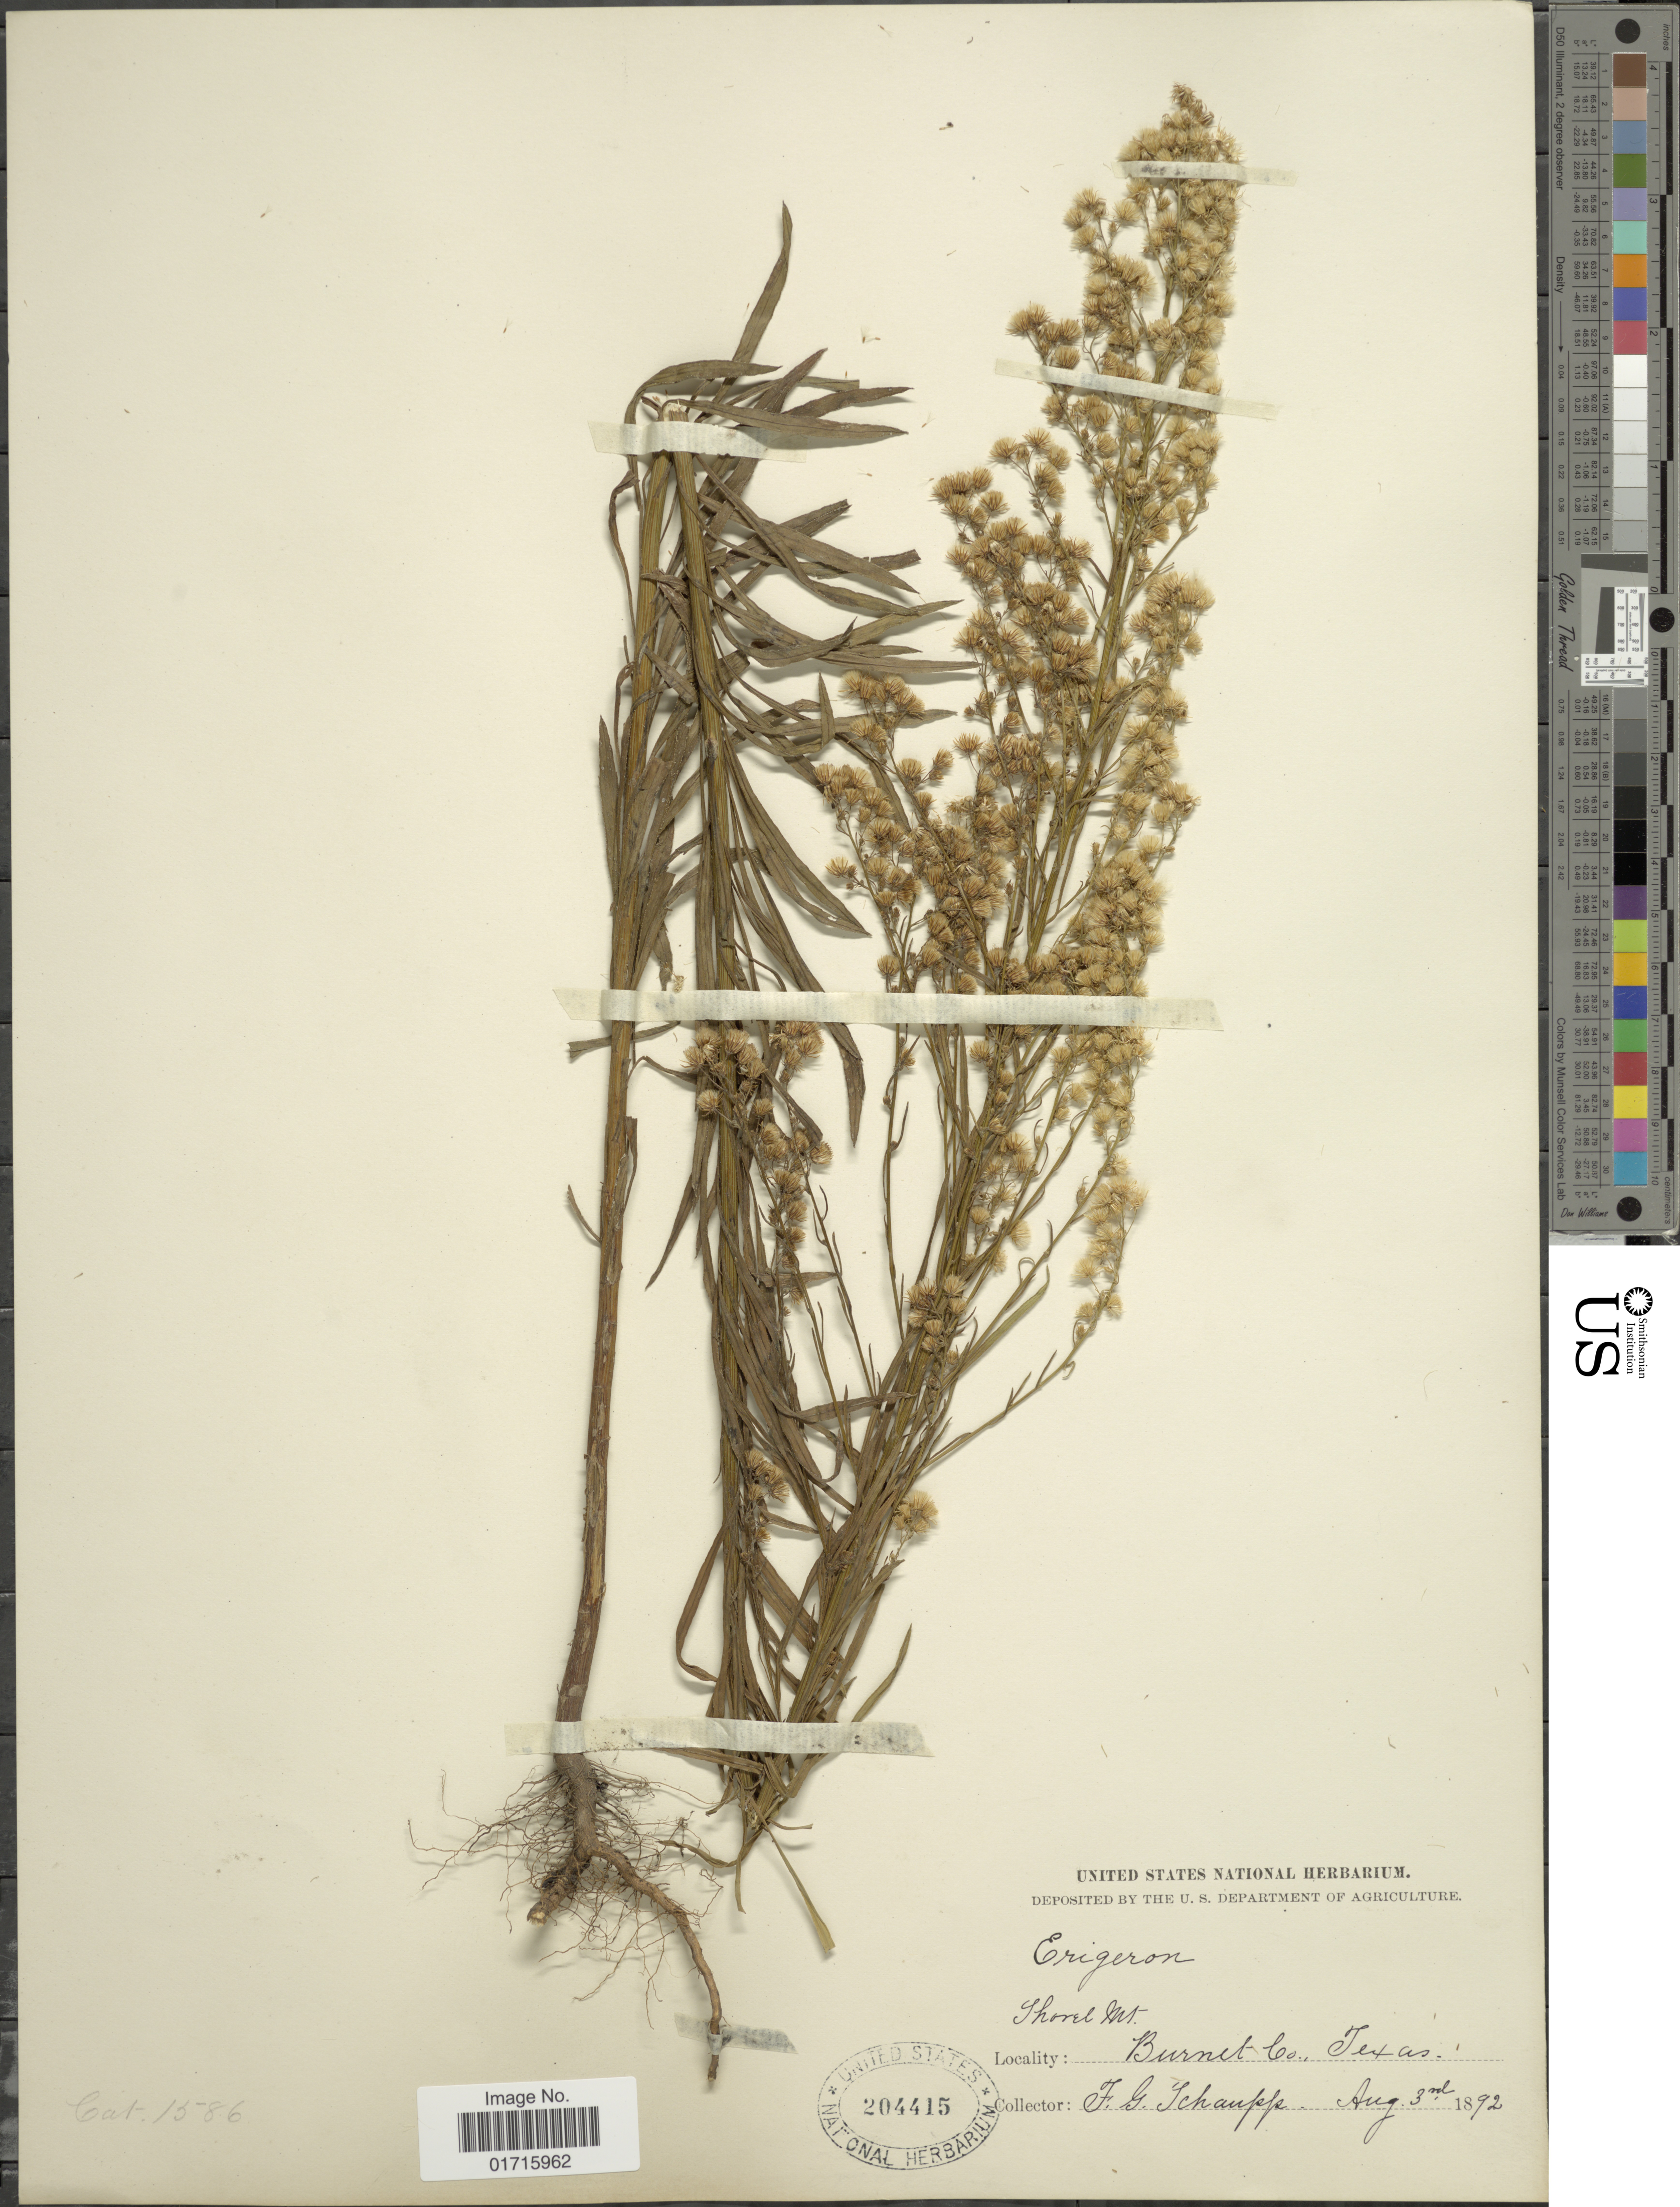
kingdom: Plantae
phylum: Tracheophyta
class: Magnoliopsida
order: Asterales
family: Asteraceae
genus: Conyza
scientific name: Conyza canadensis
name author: (L.) Cronq.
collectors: F. Schaupp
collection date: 1892-08-03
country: United States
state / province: Texas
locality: Burnet Co. Texas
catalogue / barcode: US 204415